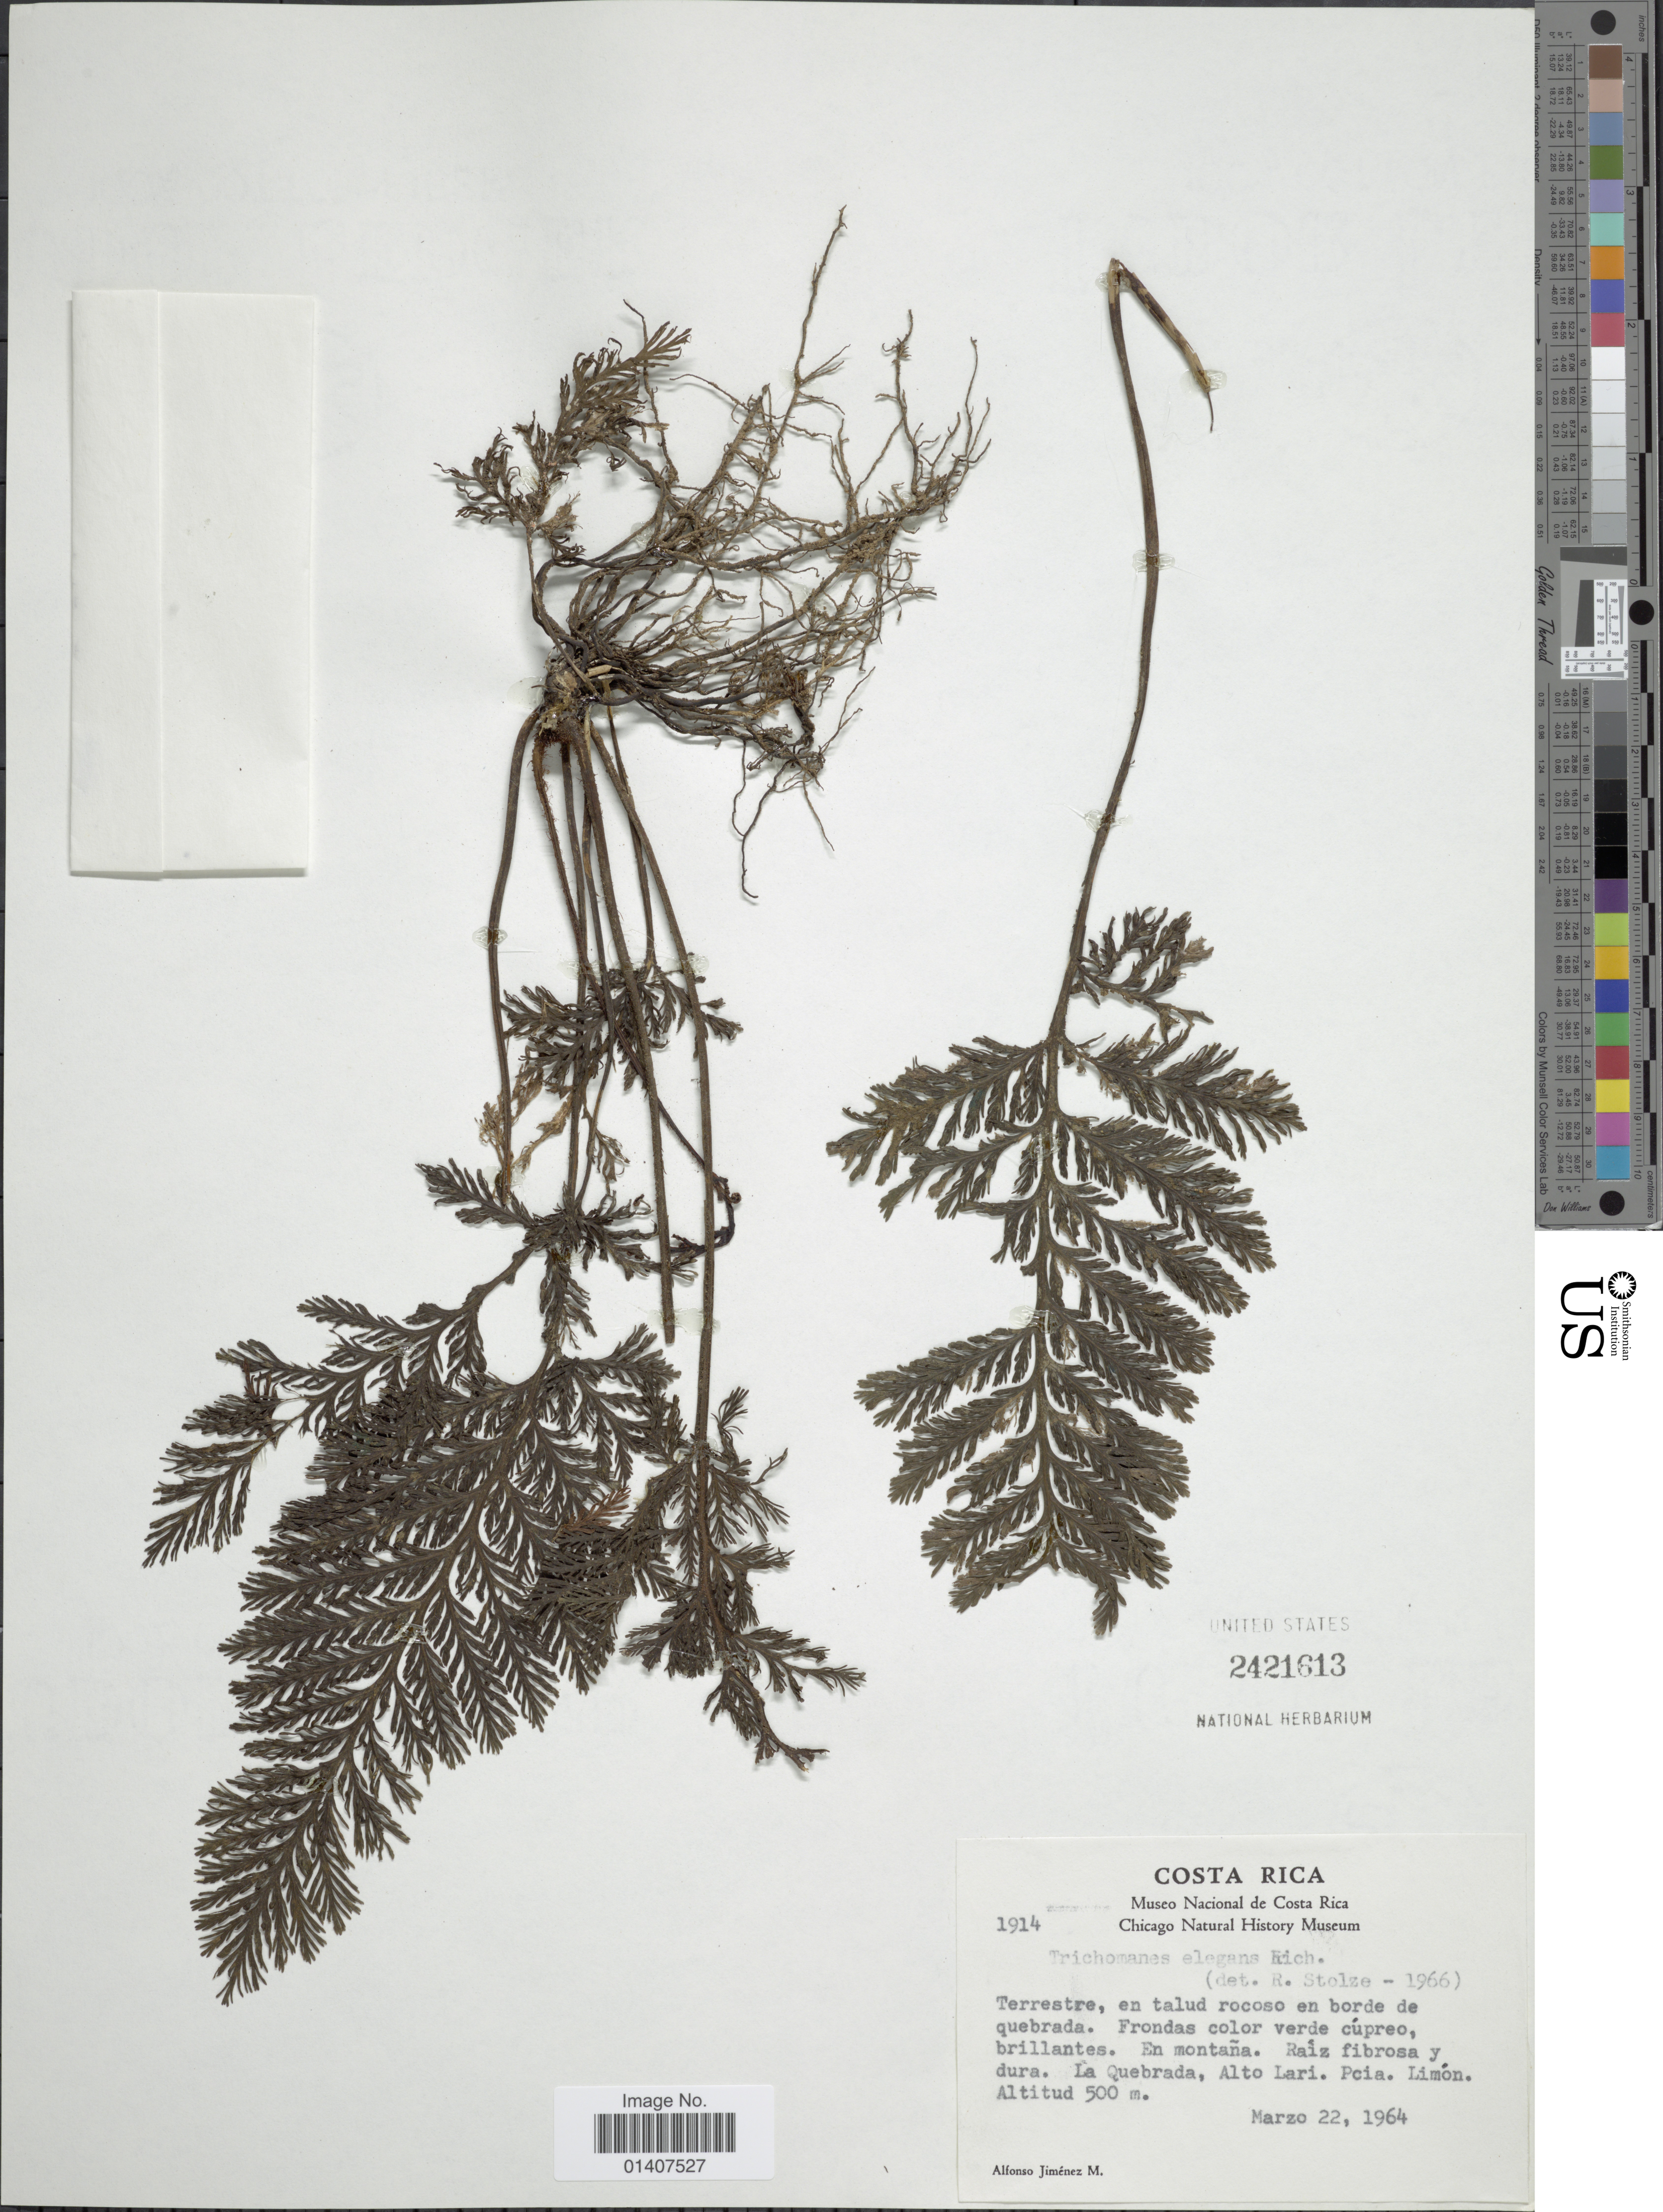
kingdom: Plantae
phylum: Tracheophyta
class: Polypodiopsida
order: Hymenophyllales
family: Hymenophyllaceae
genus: Trichomanes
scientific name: Trichomanes elegans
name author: Rich.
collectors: A. Jiménez M.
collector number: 1914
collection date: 1964-03-22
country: Costa Rica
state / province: Limón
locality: En montana, Raiz fibrosa y dura, La Quebrada, Alto Lari, Pcia. Limon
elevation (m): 500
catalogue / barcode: US 2421613